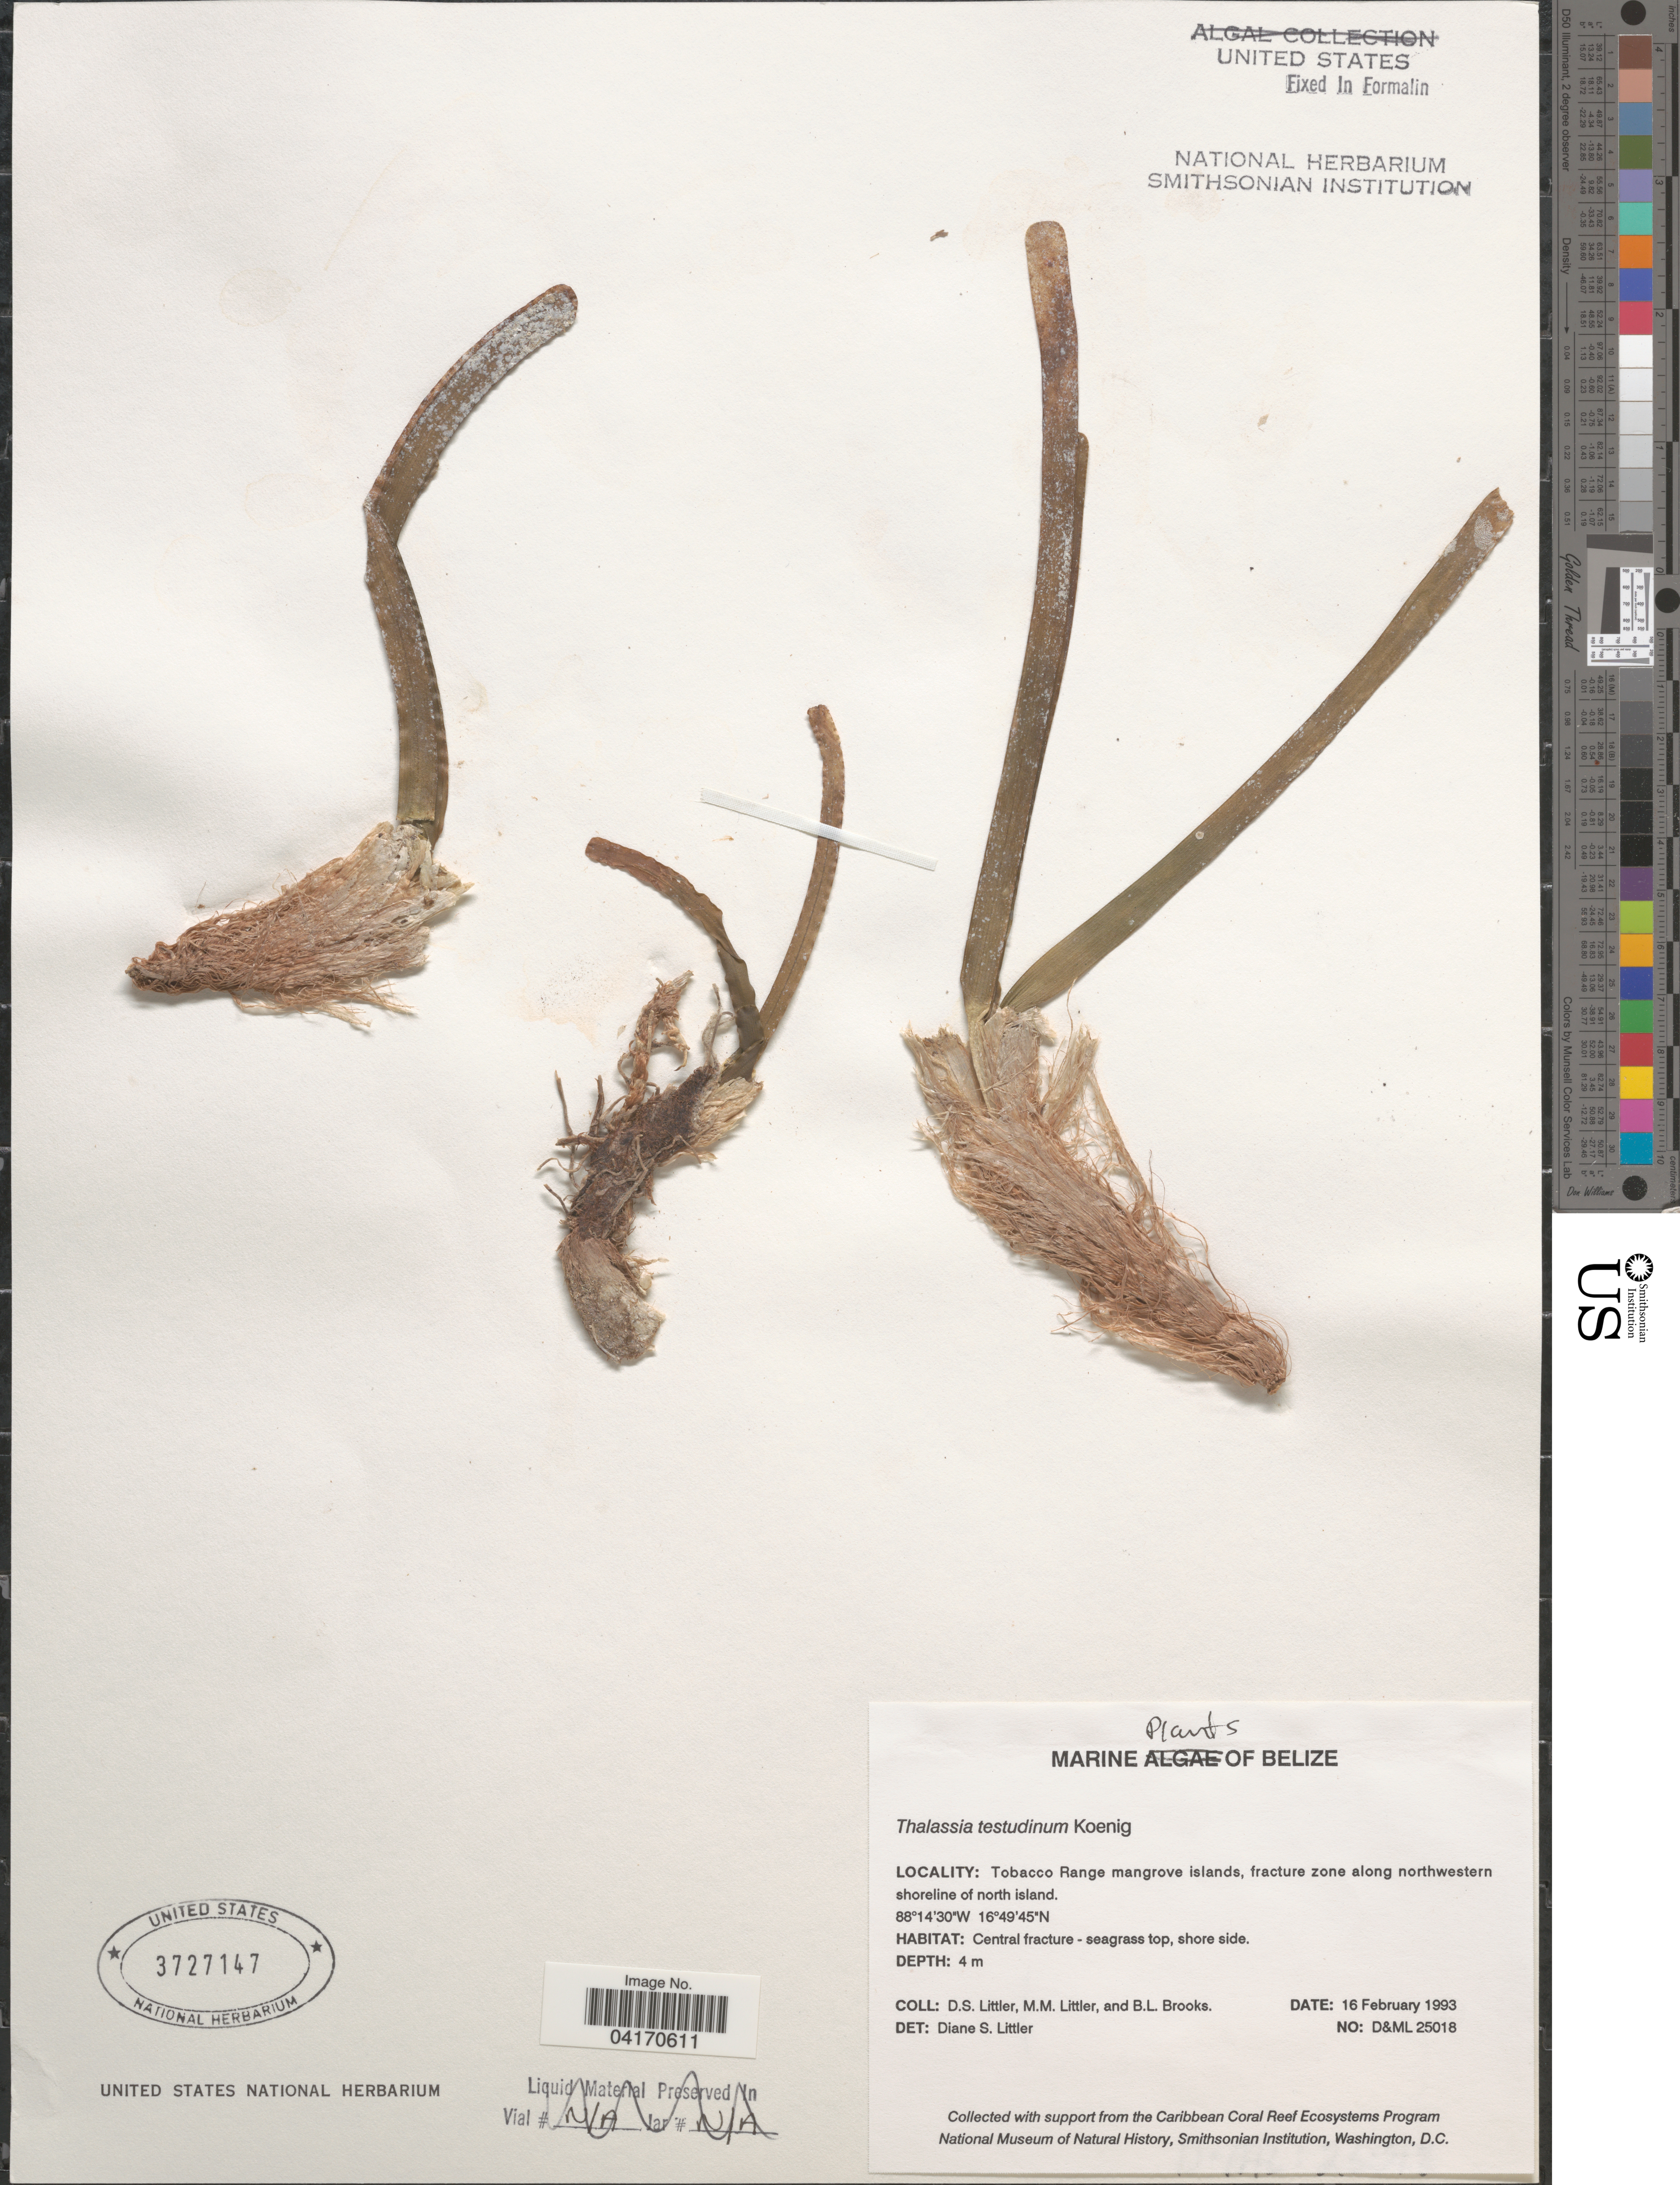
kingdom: Plantae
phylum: Tracheophyta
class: Liliopsida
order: Alismatales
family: Hydrocharitaceae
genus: Thalassia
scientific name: Thalassia testudinum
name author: Banks & Sol. ex K.D. Koenig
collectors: D. S. Littler & B. Brooks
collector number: D&ML 25018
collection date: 1993-02-16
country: Belize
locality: Tobacco Range mangrove islands, fracture zone along northwestern shoreline of north island.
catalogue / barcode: US 3727147